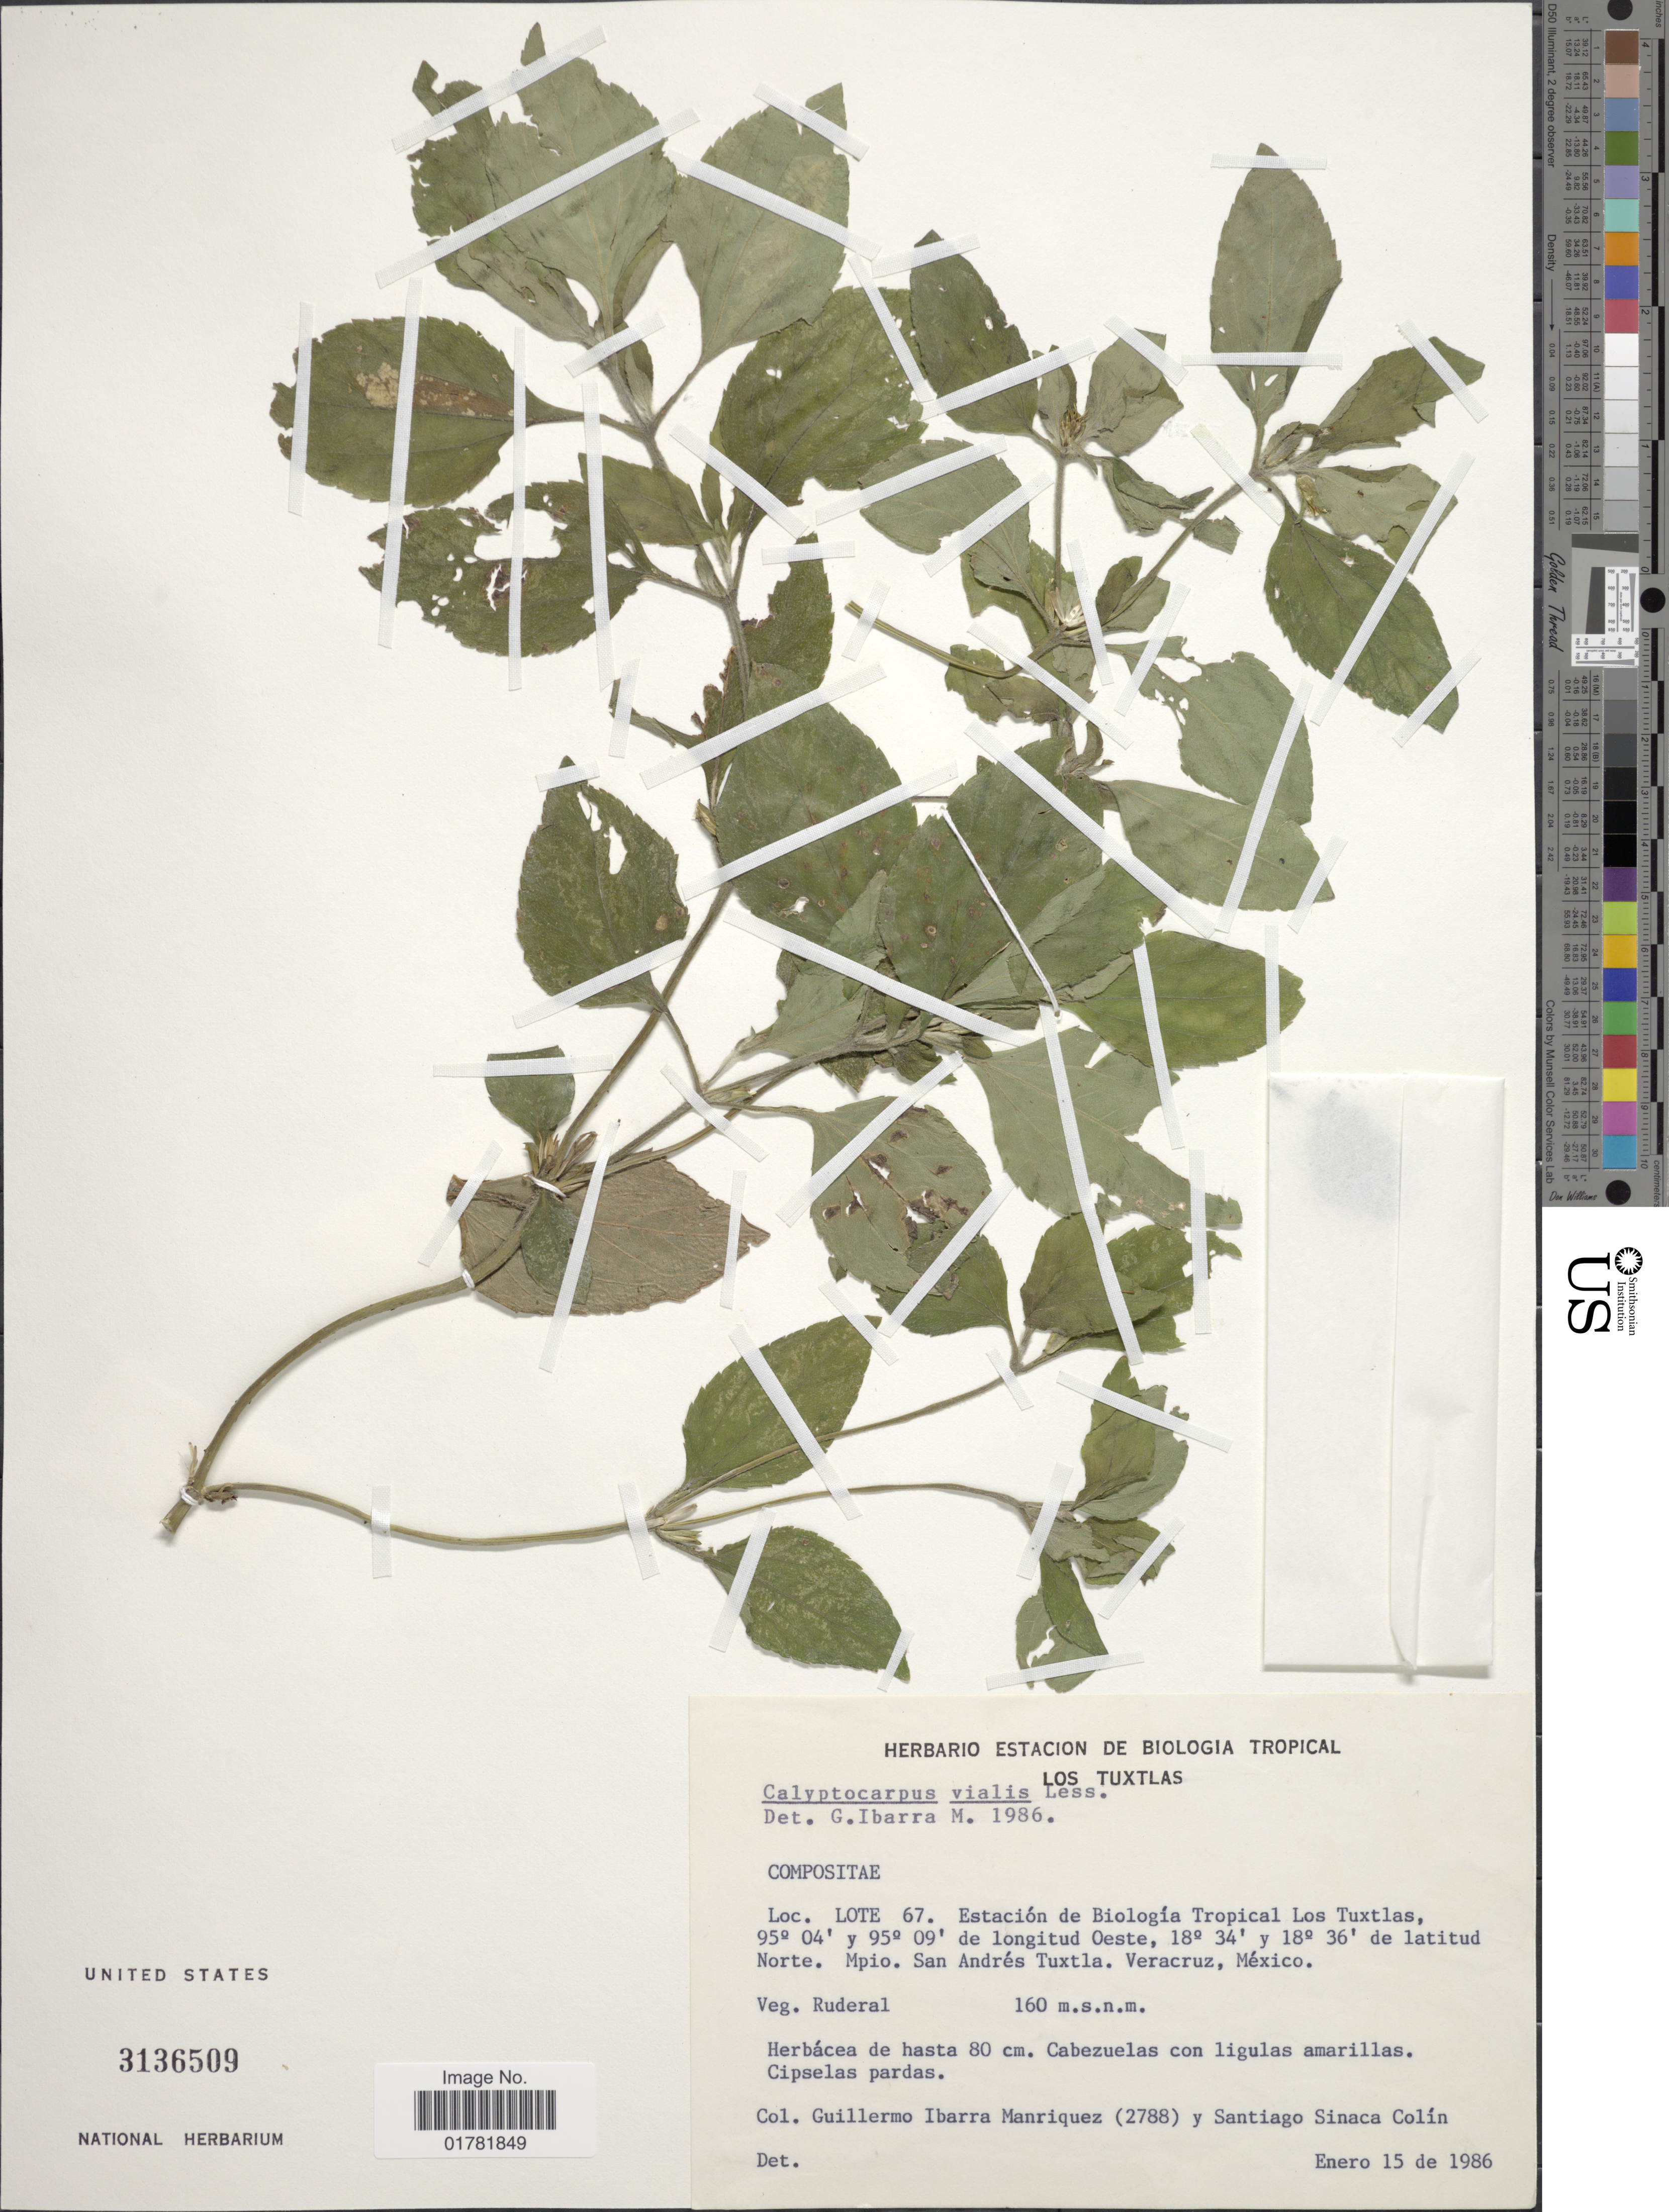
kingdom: Plantae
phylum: Tracheophyta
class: Magnoliopsida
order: Asterales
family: Asteraceae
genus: Synedrella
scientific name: Synedrella nodiflora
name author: (L.) Gaertn.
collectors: G. Ibarra-Manríquez & S. Sinaca-Colin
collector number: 2788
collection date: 1986-01-15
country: Mexico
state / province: Veracruz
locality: Lote 67. Estación de Biología Tropical LOs Tuxtlas, Mpio San Andrés Tuxtla. Veracruz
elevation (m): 160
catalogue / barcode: US 3136509